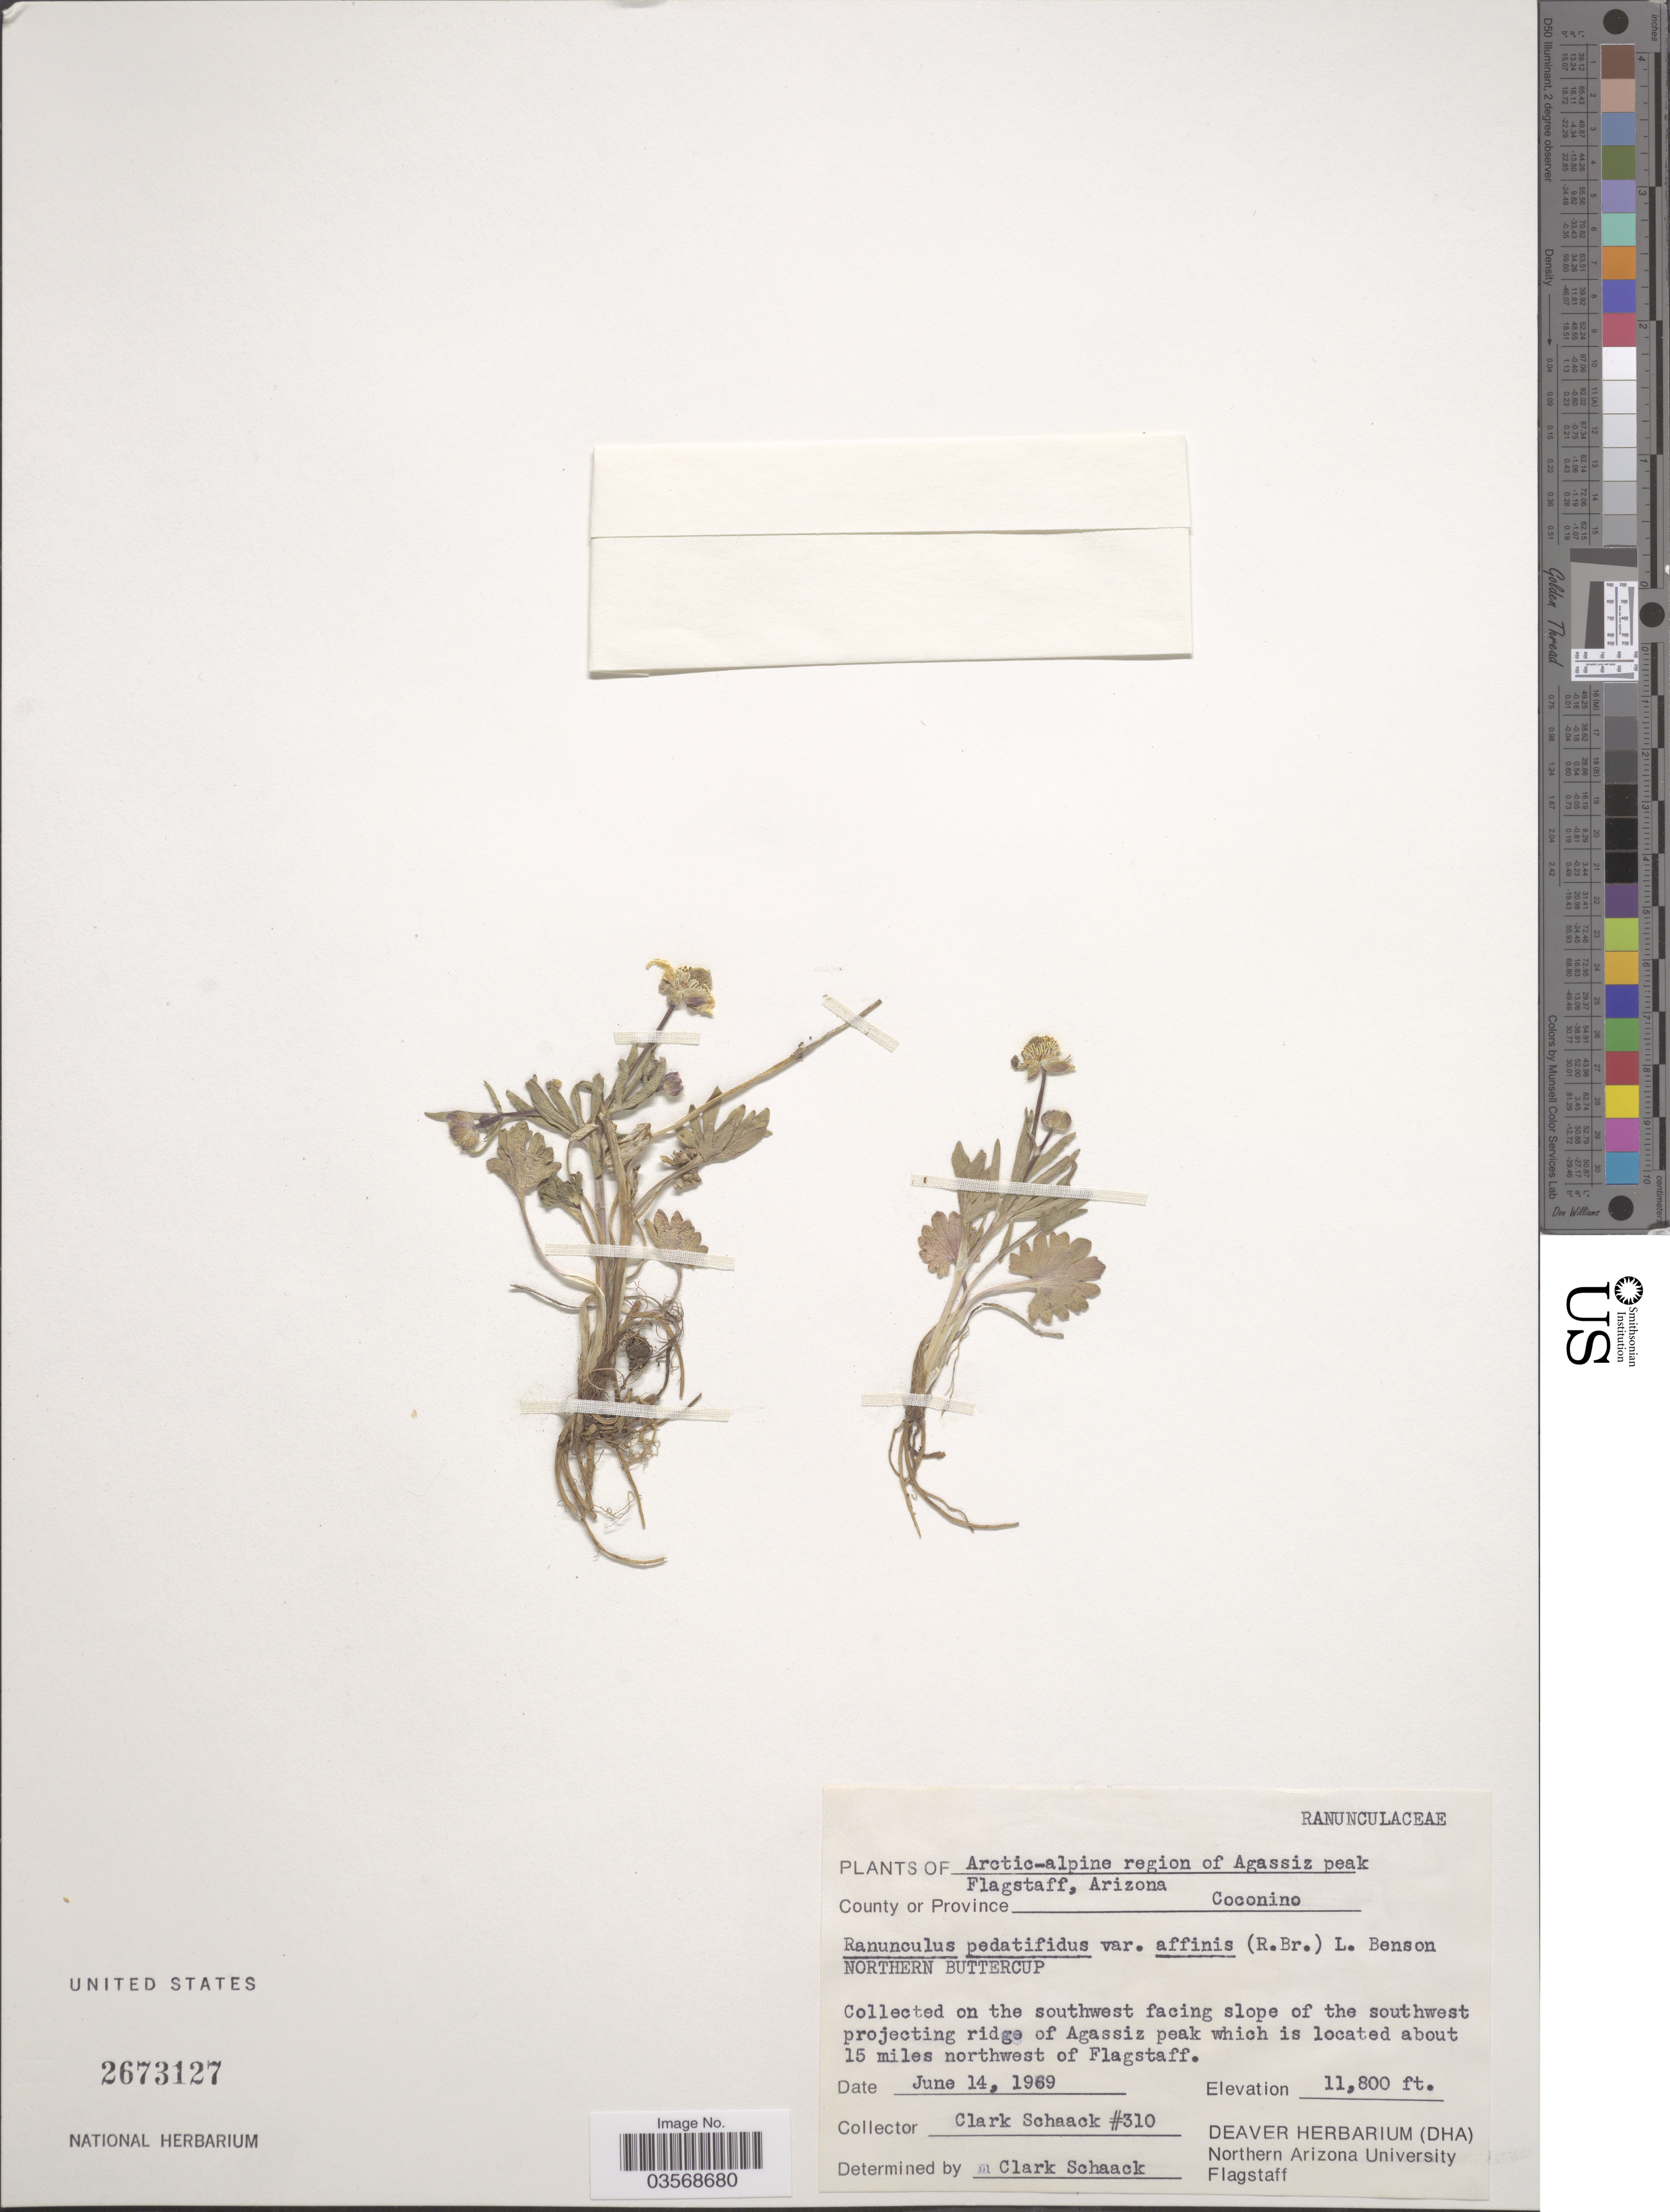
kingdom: Plantae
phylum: Tracheophyta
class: Magnoliopsida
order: Ranunculales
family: Ranunculaceae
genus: Ranunculus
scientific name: Ranunculus pedatifidus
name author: Sm.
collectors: C. G. Schaack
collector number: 310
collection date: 1969-06-14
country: United States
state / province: Arizona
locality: Arctic-alpine region of Agassiz peak. Flagstaff. County or Province Coconino. On the southwest facing slope of the southwest projecting ridge of Agassiz peak which is located about 15 miles northwest of Flagstaff.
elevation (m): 3597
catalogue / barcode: US 2673127